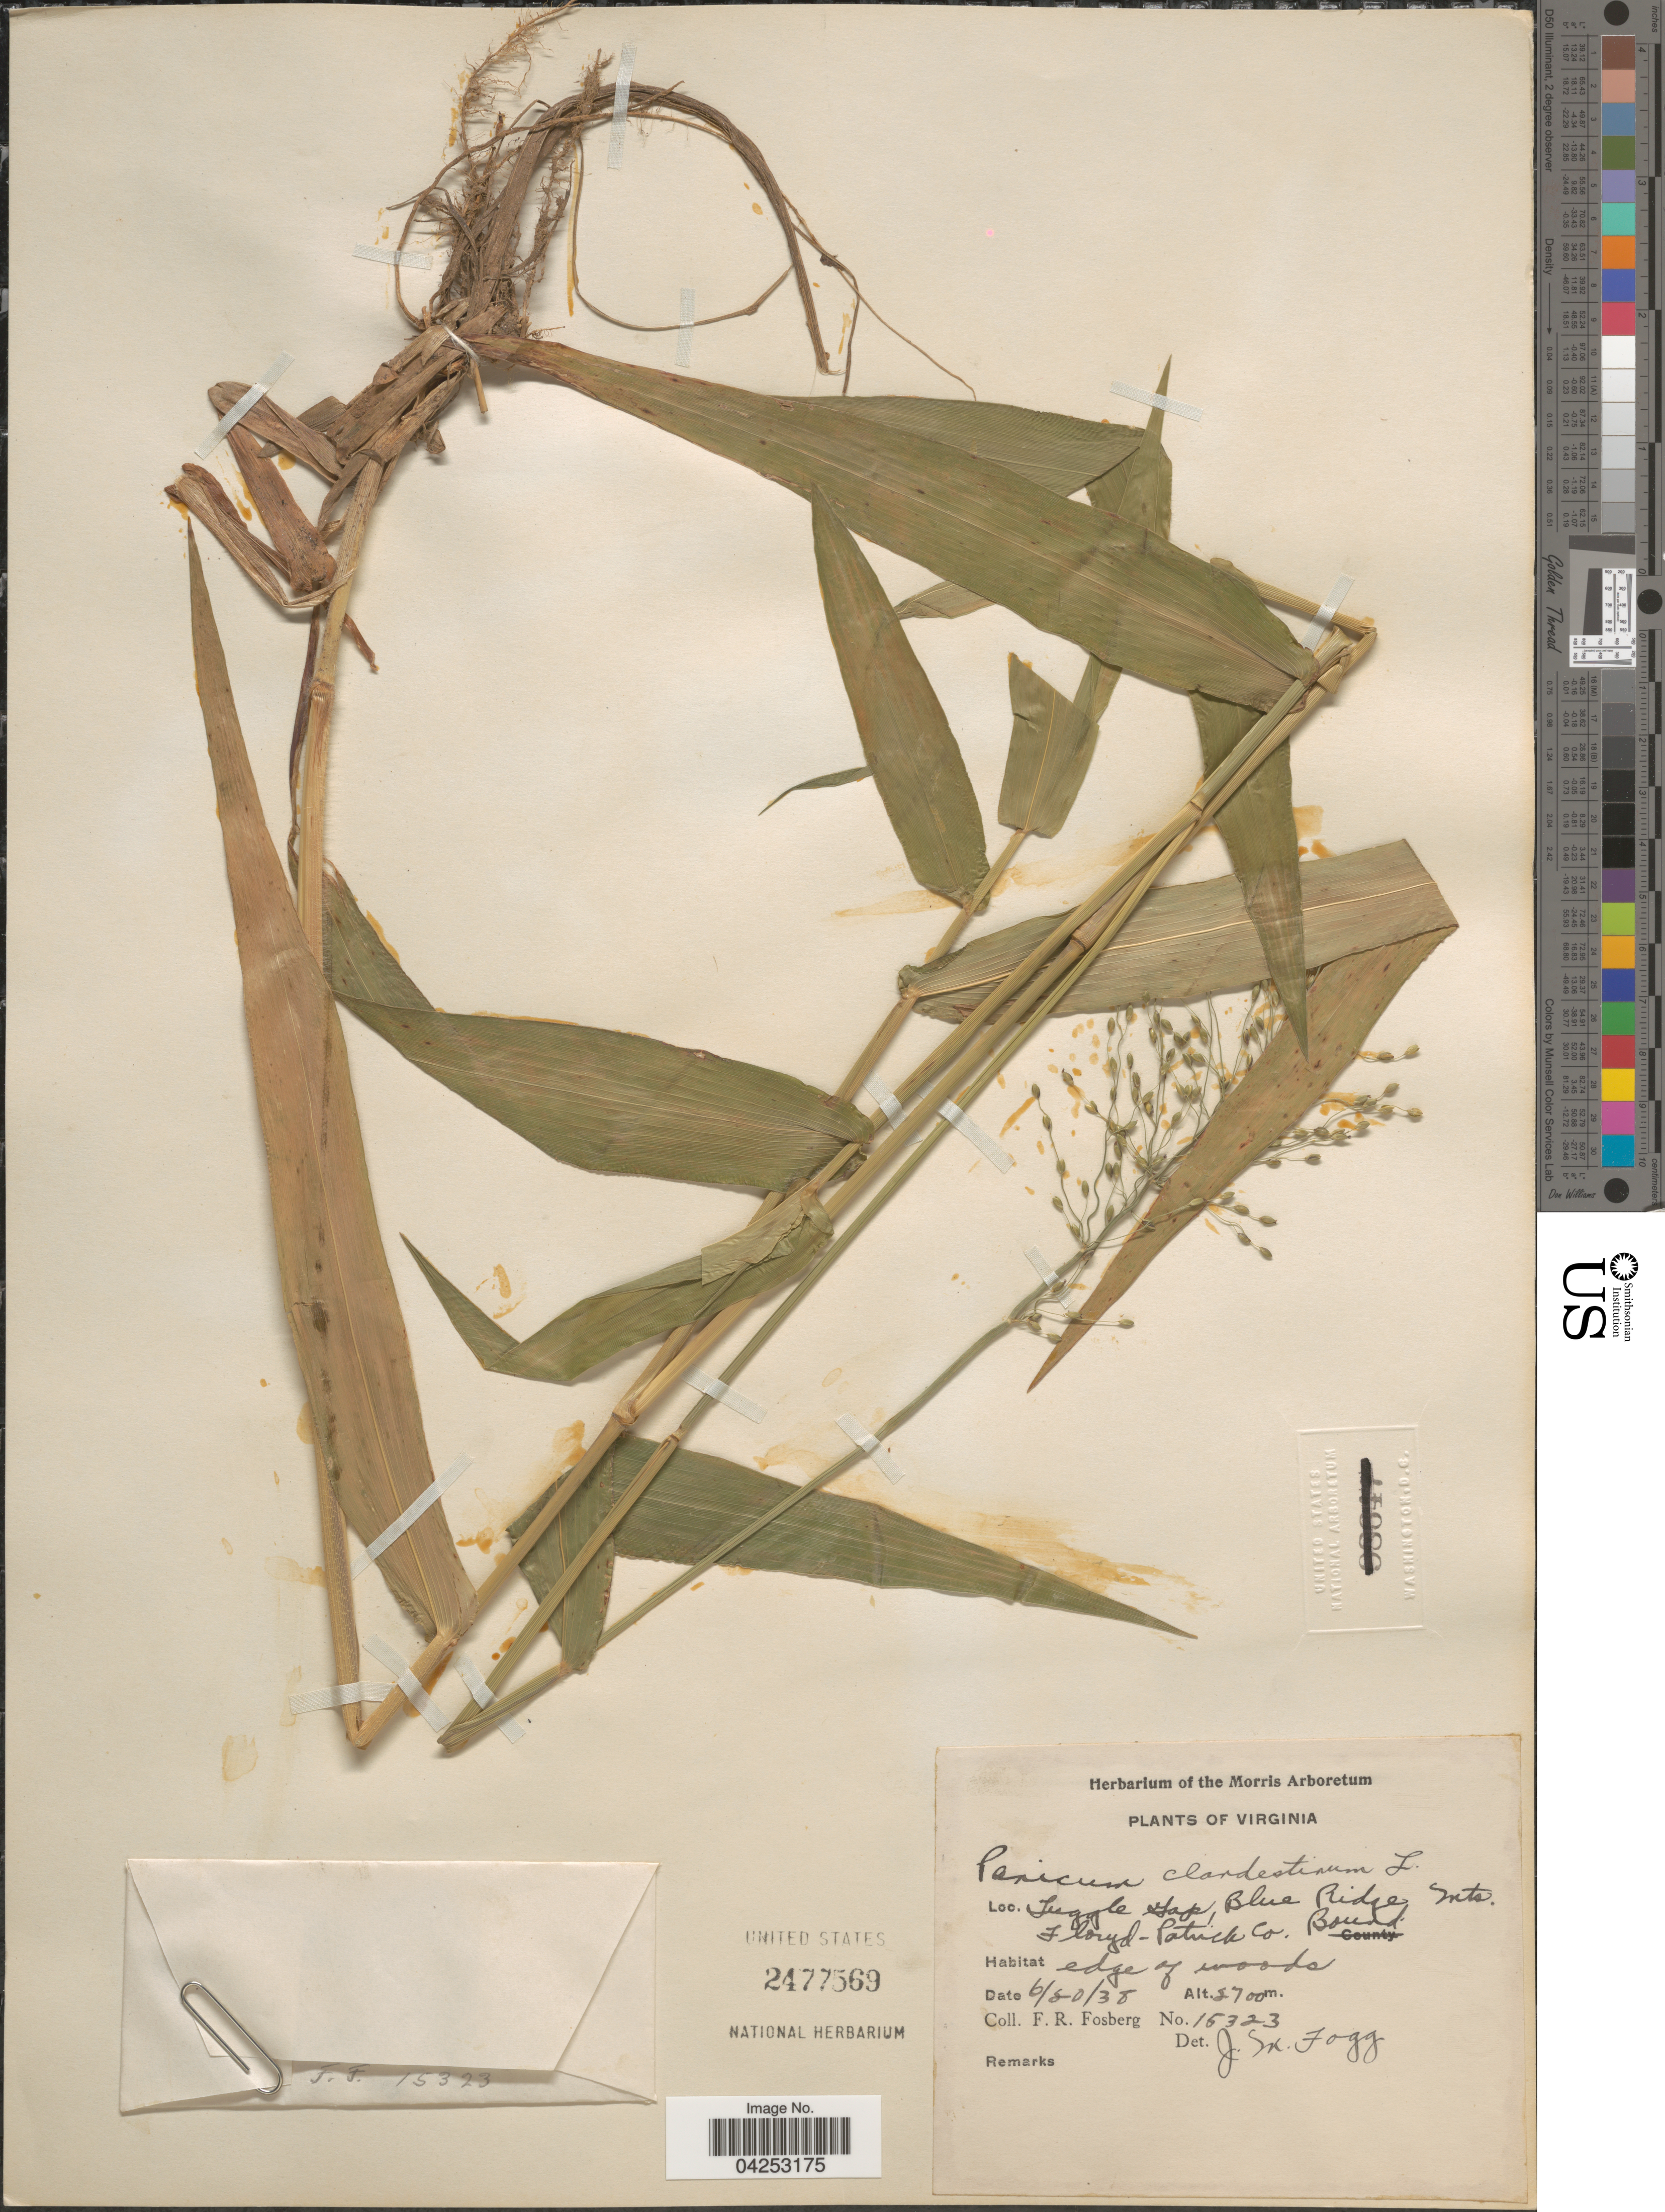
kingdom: Plantae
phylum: Tracheophyta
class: Liliopsida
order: Poales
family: Poaceae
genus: Dichanthelium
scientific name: Dichanthelium clandestinum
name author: (L.) Gould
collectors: F. R. Fosberg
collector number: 15323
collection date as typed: Transcribed d/m/y: 20/6/38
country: United States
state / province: Virginia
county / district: Floyd / Patrick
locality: Juggle Gap, Blue Ridge Mts. Floyd-Patrick Co. Bound.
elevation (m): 2700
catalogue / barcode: US 2477569